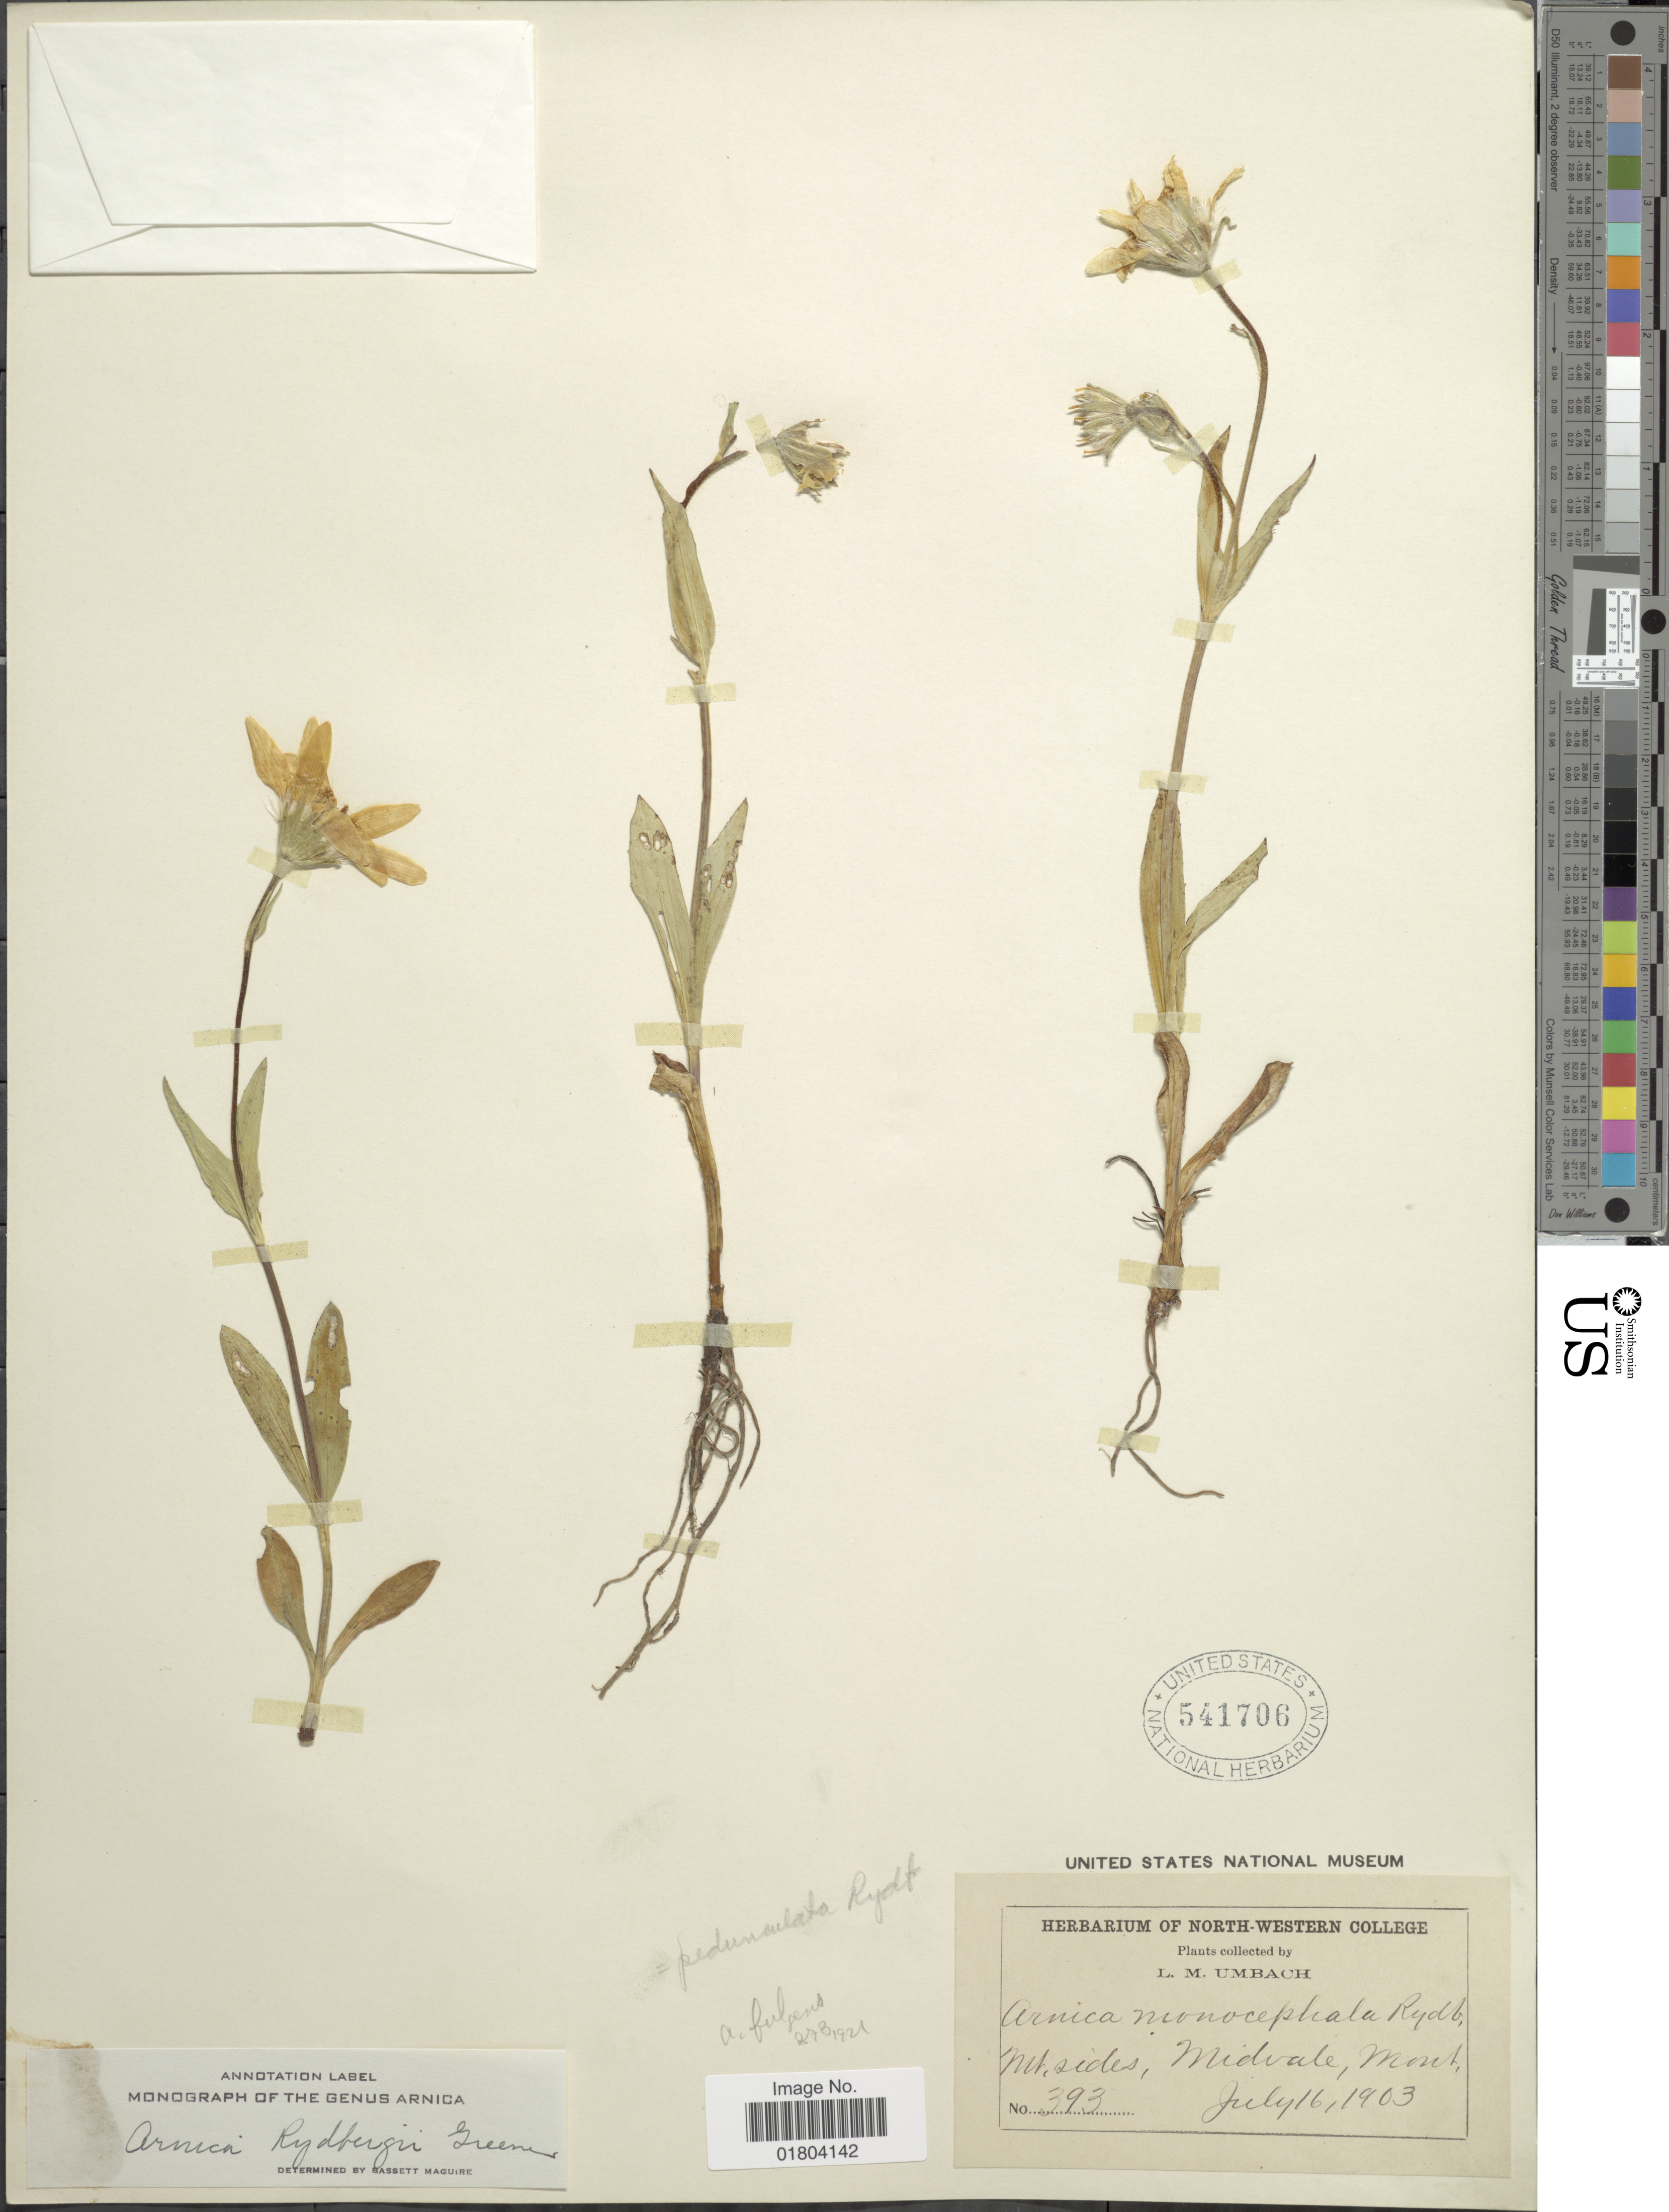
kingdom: Plantae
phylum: Tracheophyta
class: Magnoliopsida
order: Asterales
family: Asteraceae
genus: Arnica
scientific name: Arnica rydbergii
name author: Greene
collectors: L. M. Umbach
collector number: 393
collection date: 1903-07-16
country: United States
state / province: Montana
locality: Mt. sides, Midvale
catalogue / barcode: US 541706